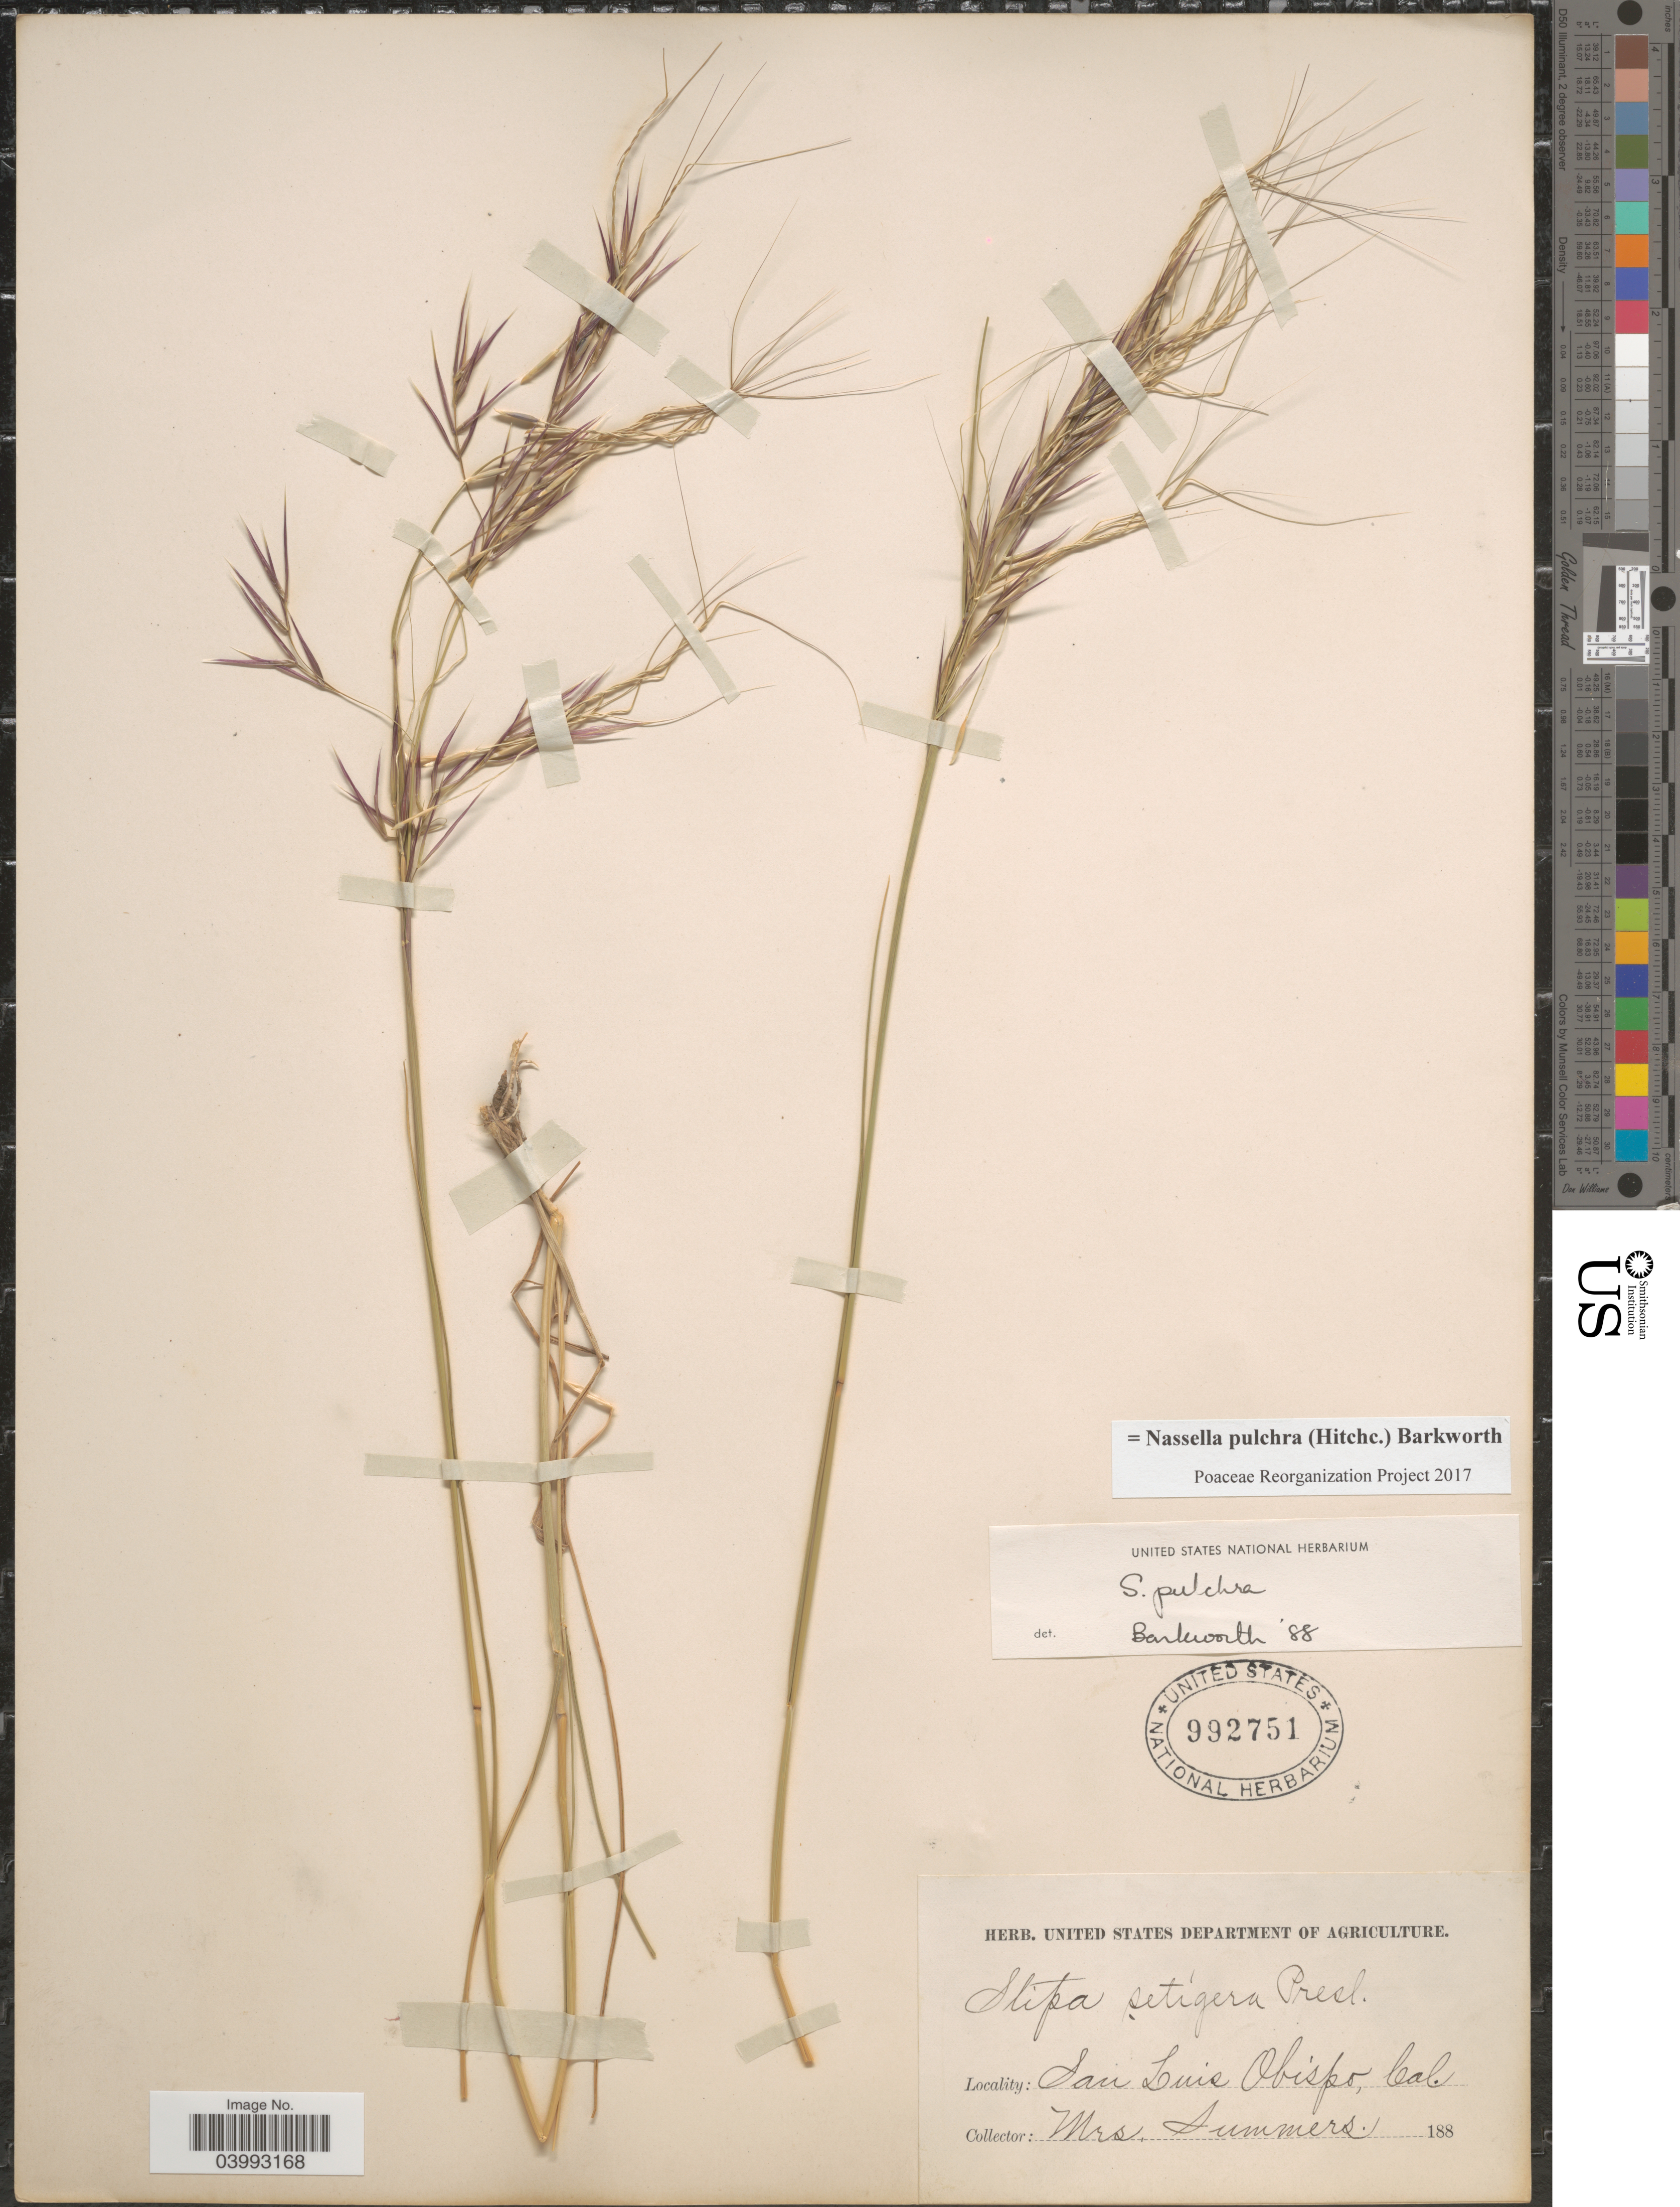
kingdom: Plantae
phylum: Tracheophyta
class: Liliopsida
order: Poales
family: Poaceae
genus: Nassella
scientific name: Nassella pulchra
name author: (Hitchc.) Barkworth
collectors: Summers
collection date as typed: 188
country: United States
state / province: California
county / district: San Luis Obispo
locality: San Luis Obispo.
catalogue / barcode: US 992751